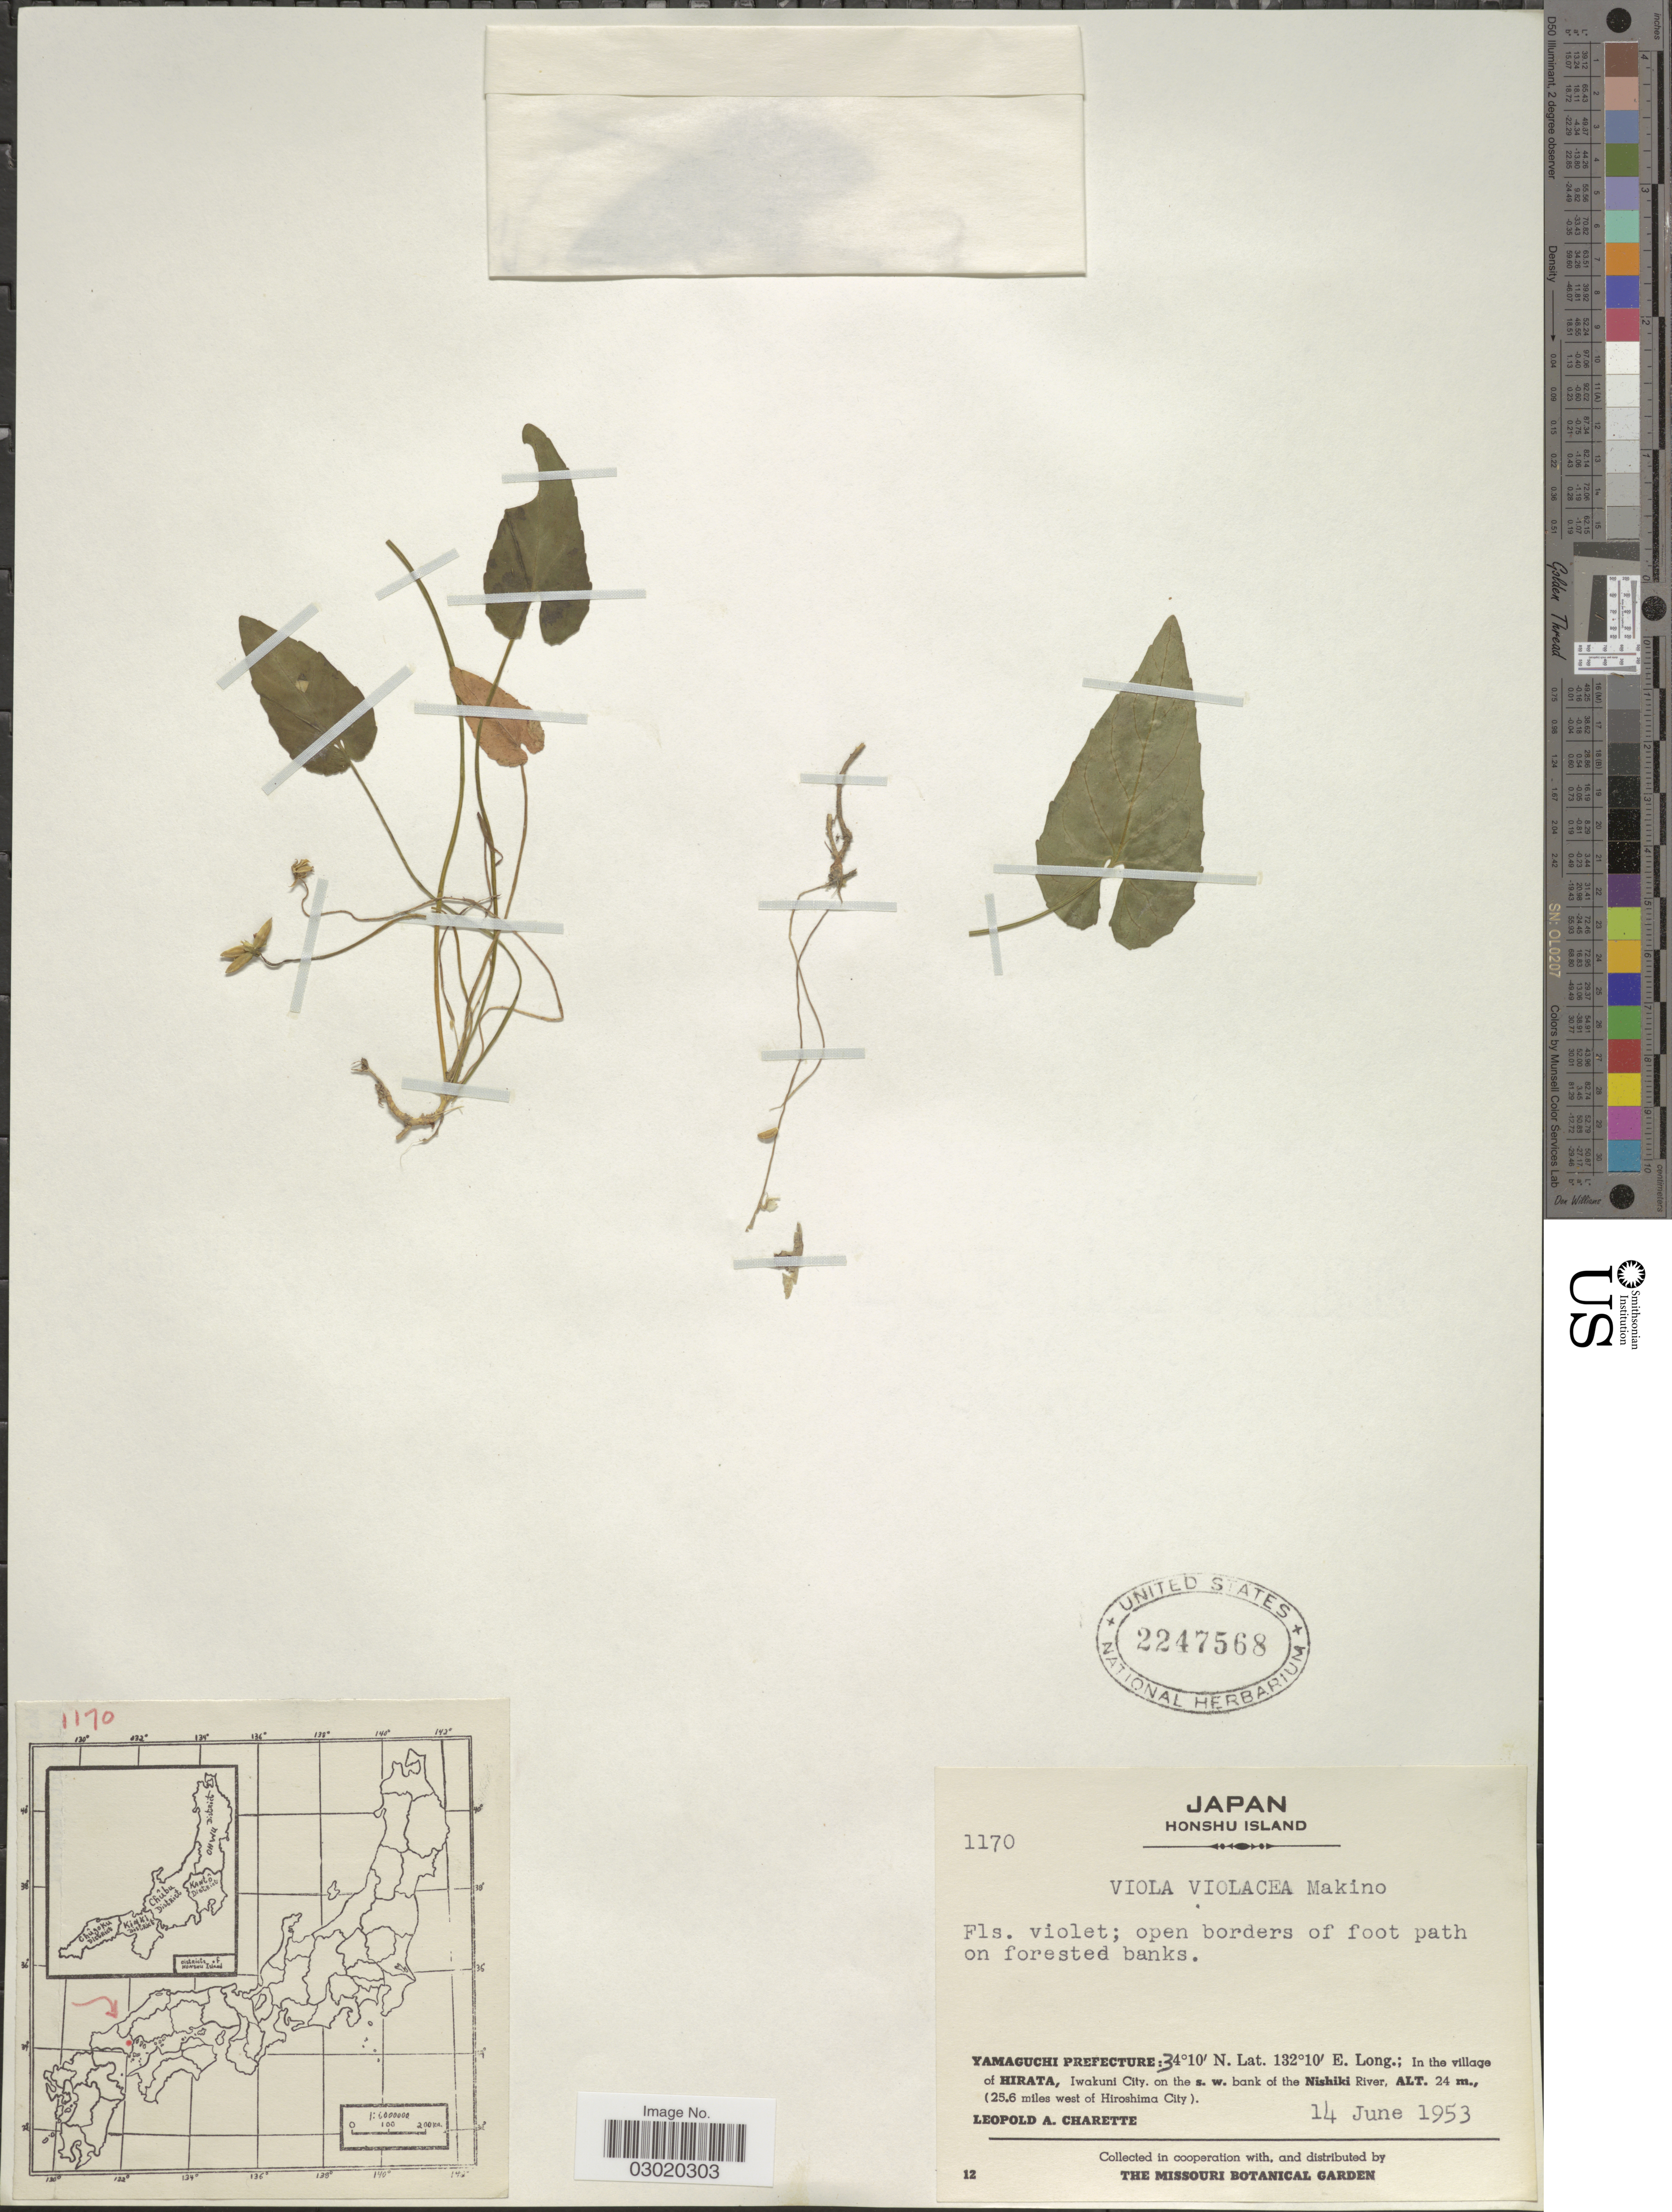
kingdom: Plantae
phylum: Tracheophyta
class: Magnoliopsida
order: Malpighiales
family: Violaceae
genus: Viola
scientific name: Viola violacea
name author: Makino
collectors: L. A. Charette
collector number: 1170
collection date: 1953-06-14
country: Japan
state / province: Yamaguti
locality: Honshu Island. Yamaguchi Prefecture; In the village of Hirata, Iwakuni City, on the s.w. bank of the Nishiki River, (25.6 miles west of Hiroshima City).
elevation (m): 24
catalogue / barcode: US 2247568